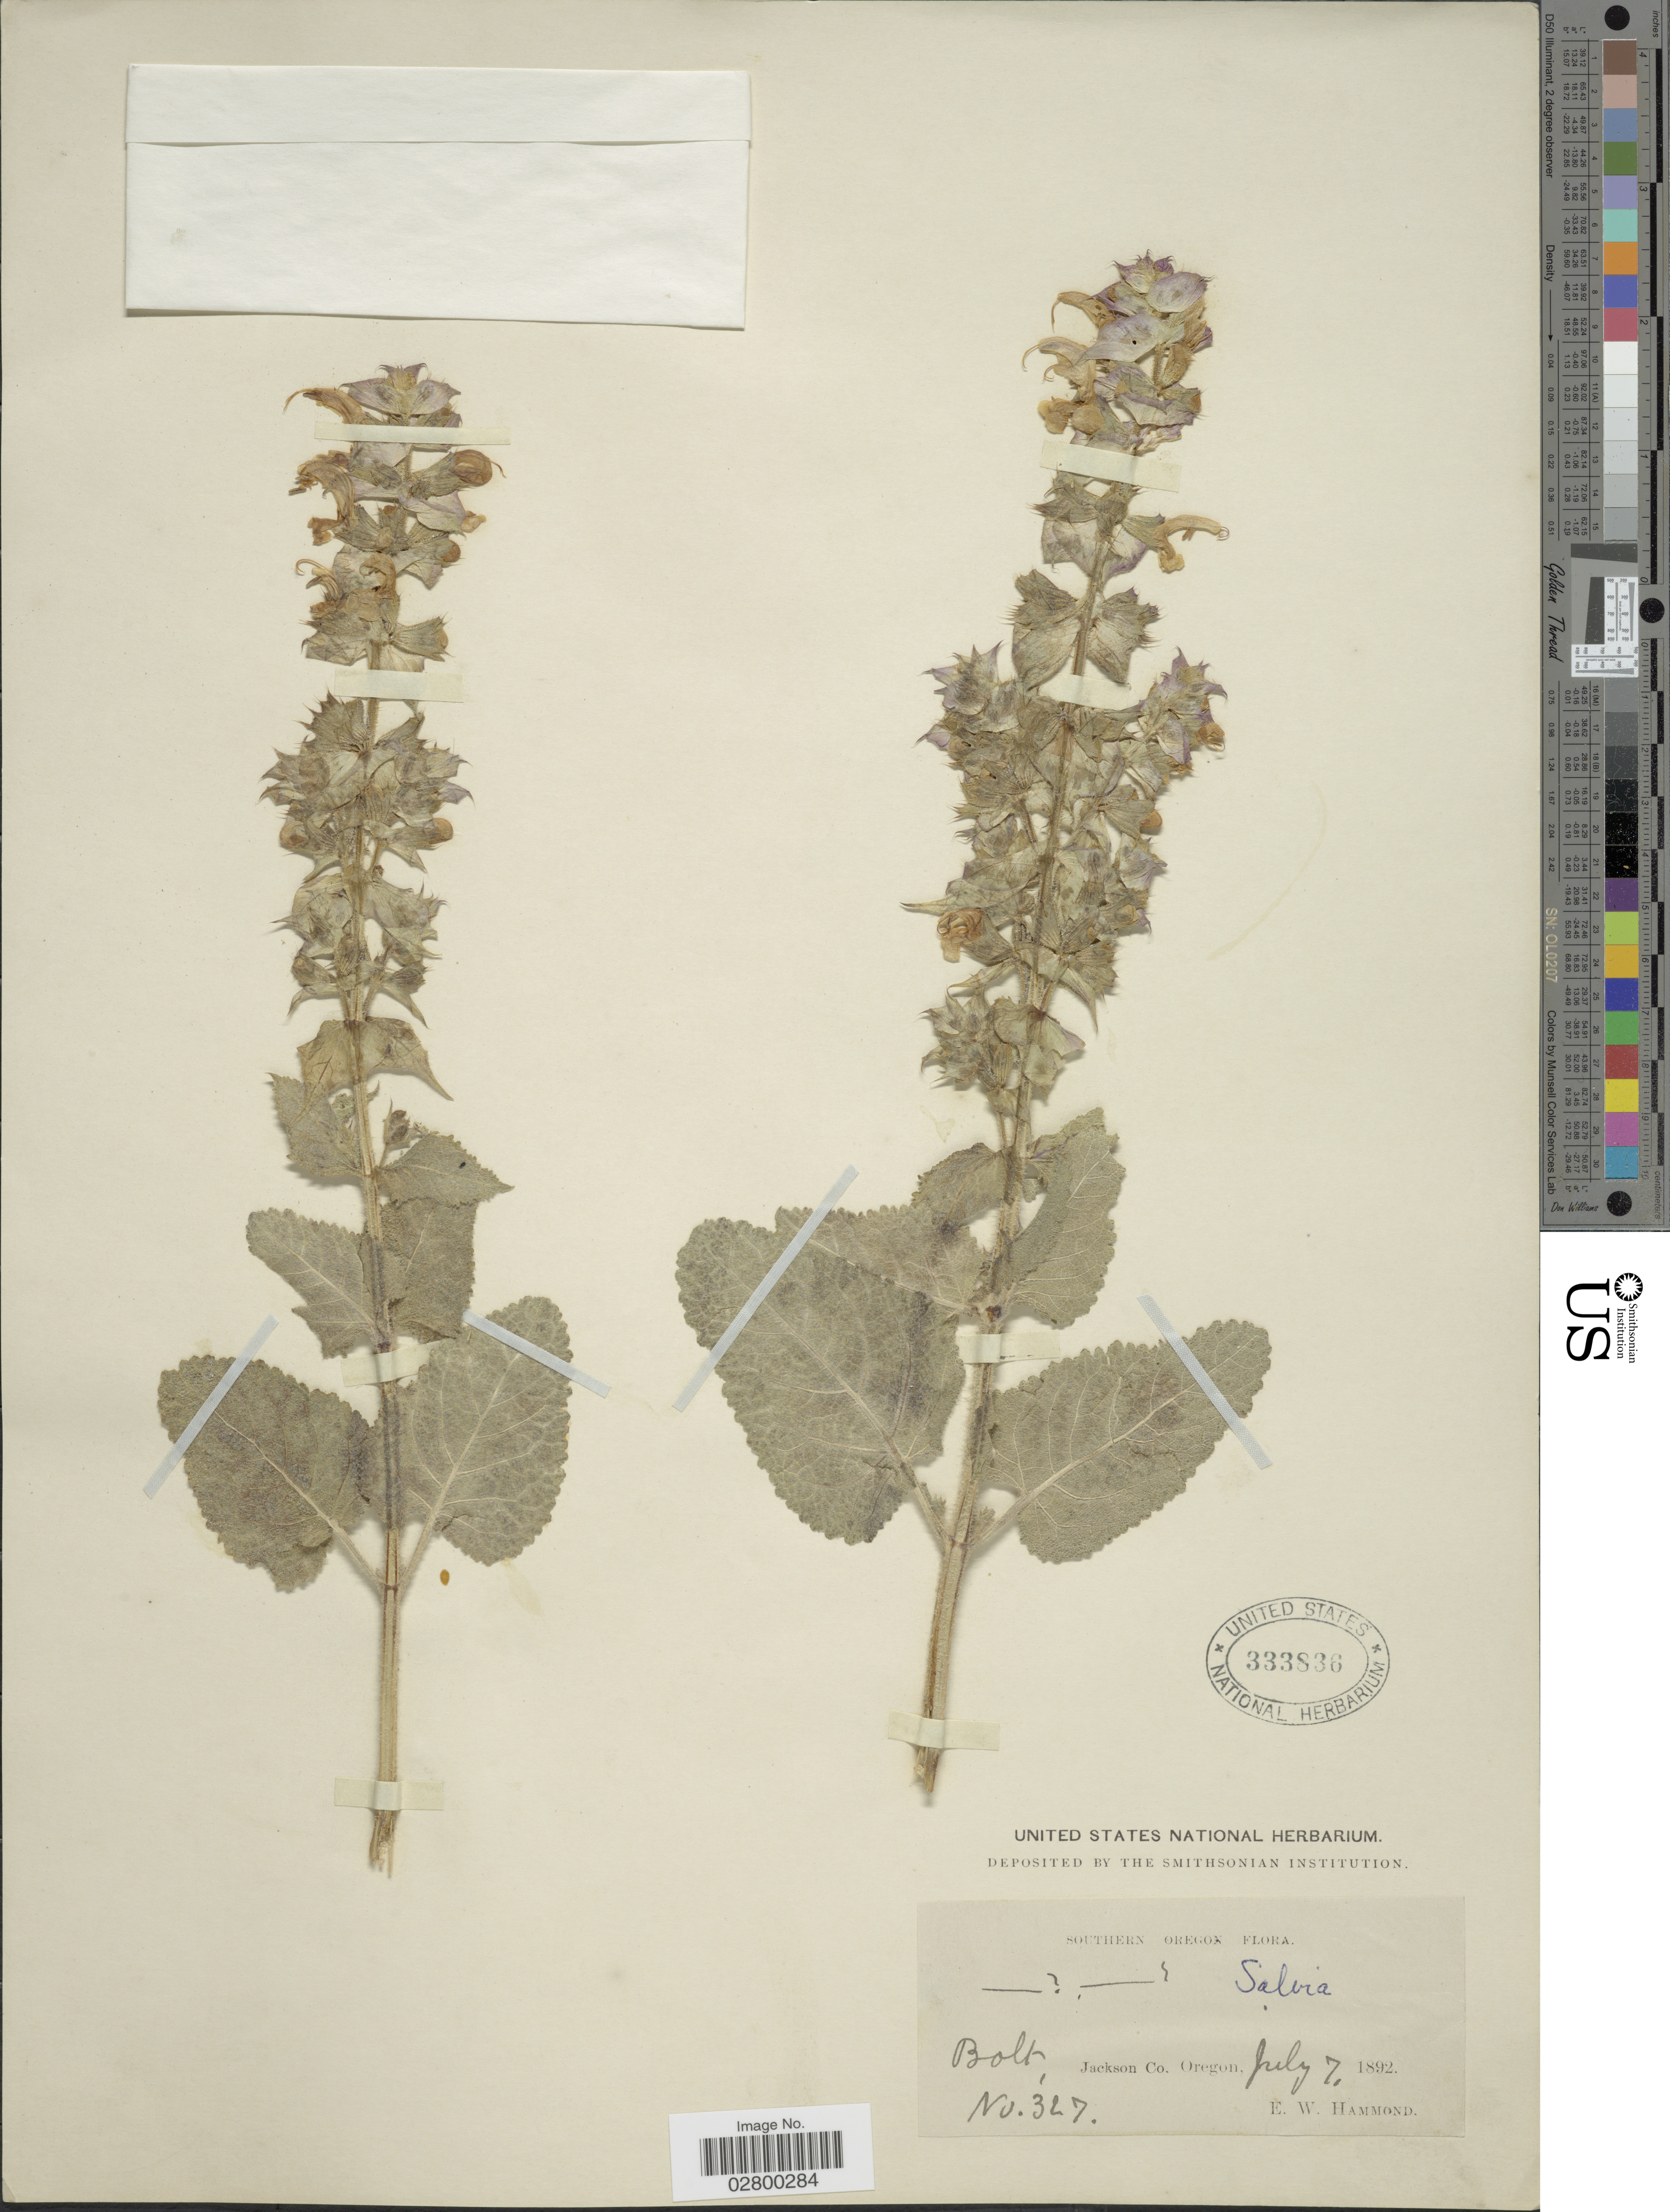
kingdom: Plantae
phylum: Tracheophyta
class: Magnoliopsida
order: Lamiales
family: Lamiaceae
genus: Salvia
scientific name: Salvia sp.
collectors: E. Hammond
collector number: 327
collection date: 1892-07-07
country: United States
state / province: Oregon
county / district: Jackson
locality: Southern Oregon, Bolt, Jackson Co.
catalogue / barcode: US 333836